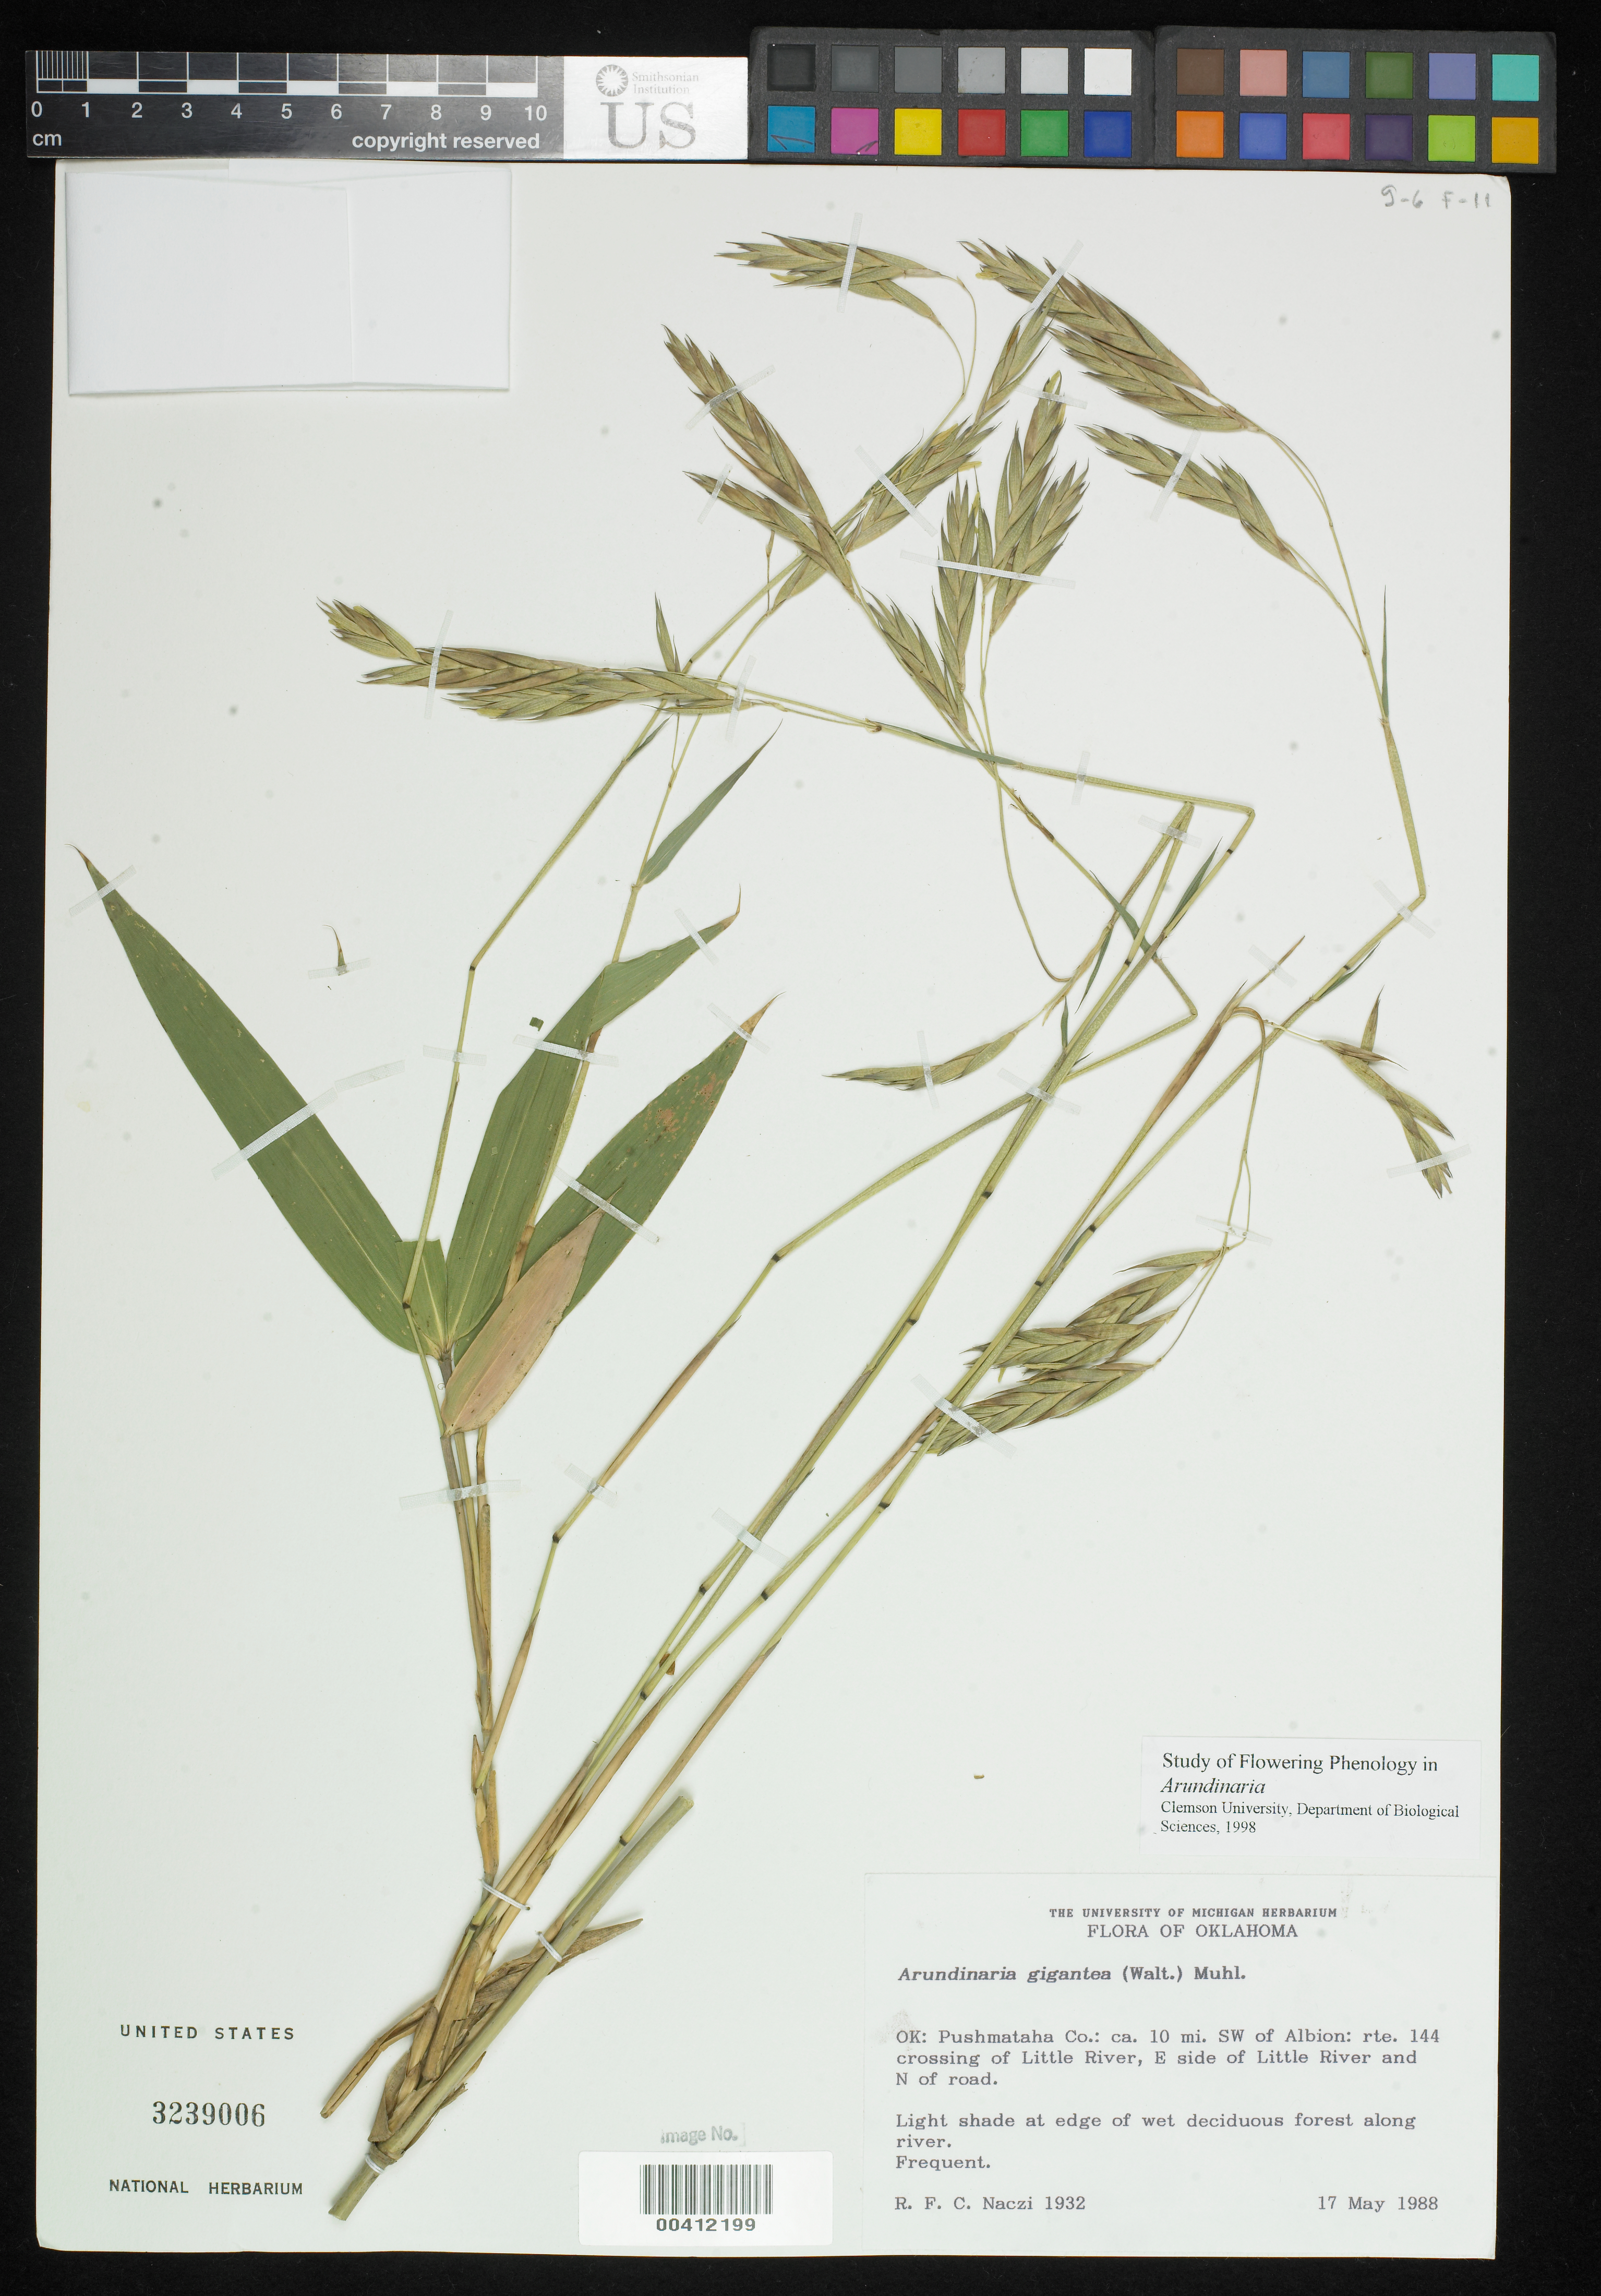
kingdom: Plantae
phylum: Tracheophyta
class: Liliopsida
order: Poales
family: Poaceae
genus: Arundinaria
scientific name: Arundinaria gigantea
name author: (Walter) Muhl.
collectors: R. F. C. Naczi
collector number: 1932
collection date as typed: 17 May 1988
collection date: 1988-05-17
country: United States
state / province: Oklahoma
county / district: Pushmataha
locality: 10 mi sw of albion, rt 144 crossing of little river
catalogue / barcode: US 3239006